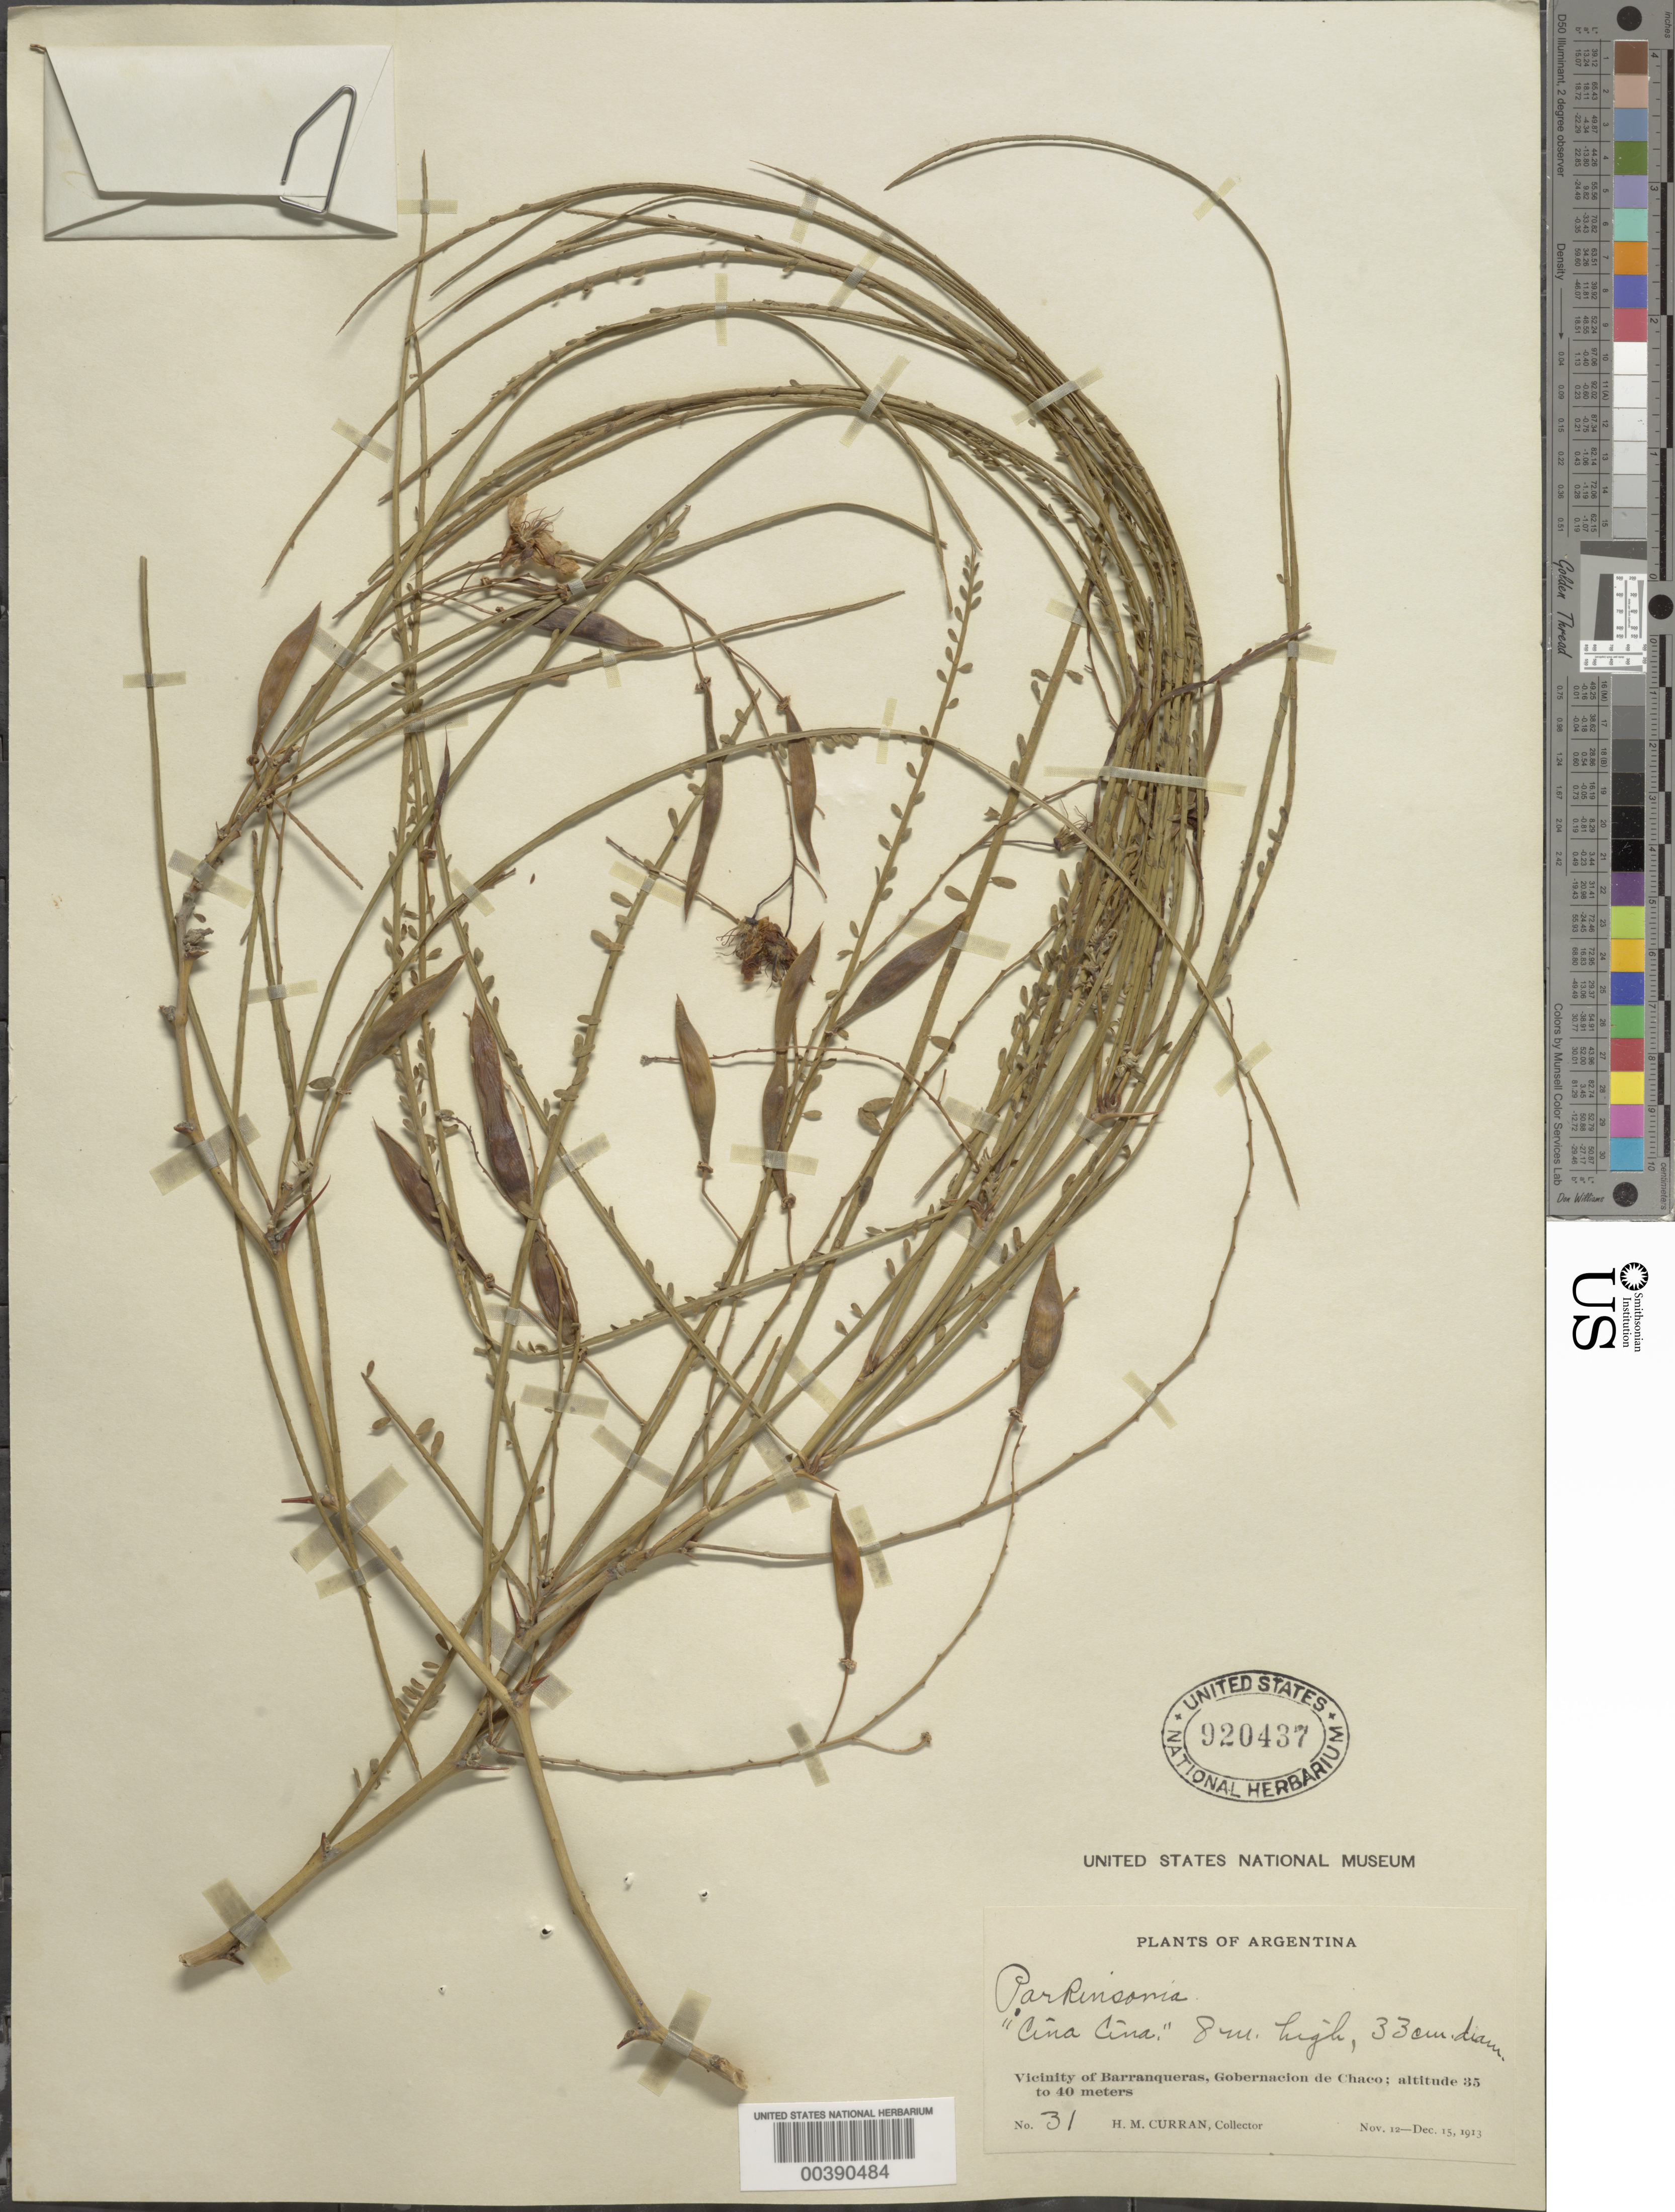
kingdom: Plantae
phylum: Tracheophyta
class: Magnoliopsida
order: Fabales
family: Fabaceae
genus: Parkinsonia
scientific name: Parkinsonia aculeata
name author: L.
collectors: H. M. Curran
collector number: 31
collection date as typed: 12 Nov 1913 to 15 Dec 1913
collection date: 1913-11-12/1913-12-15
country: Argentina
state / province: Chaco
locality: Vicinity of Barranqueras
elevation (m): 35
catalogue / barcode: US 920437